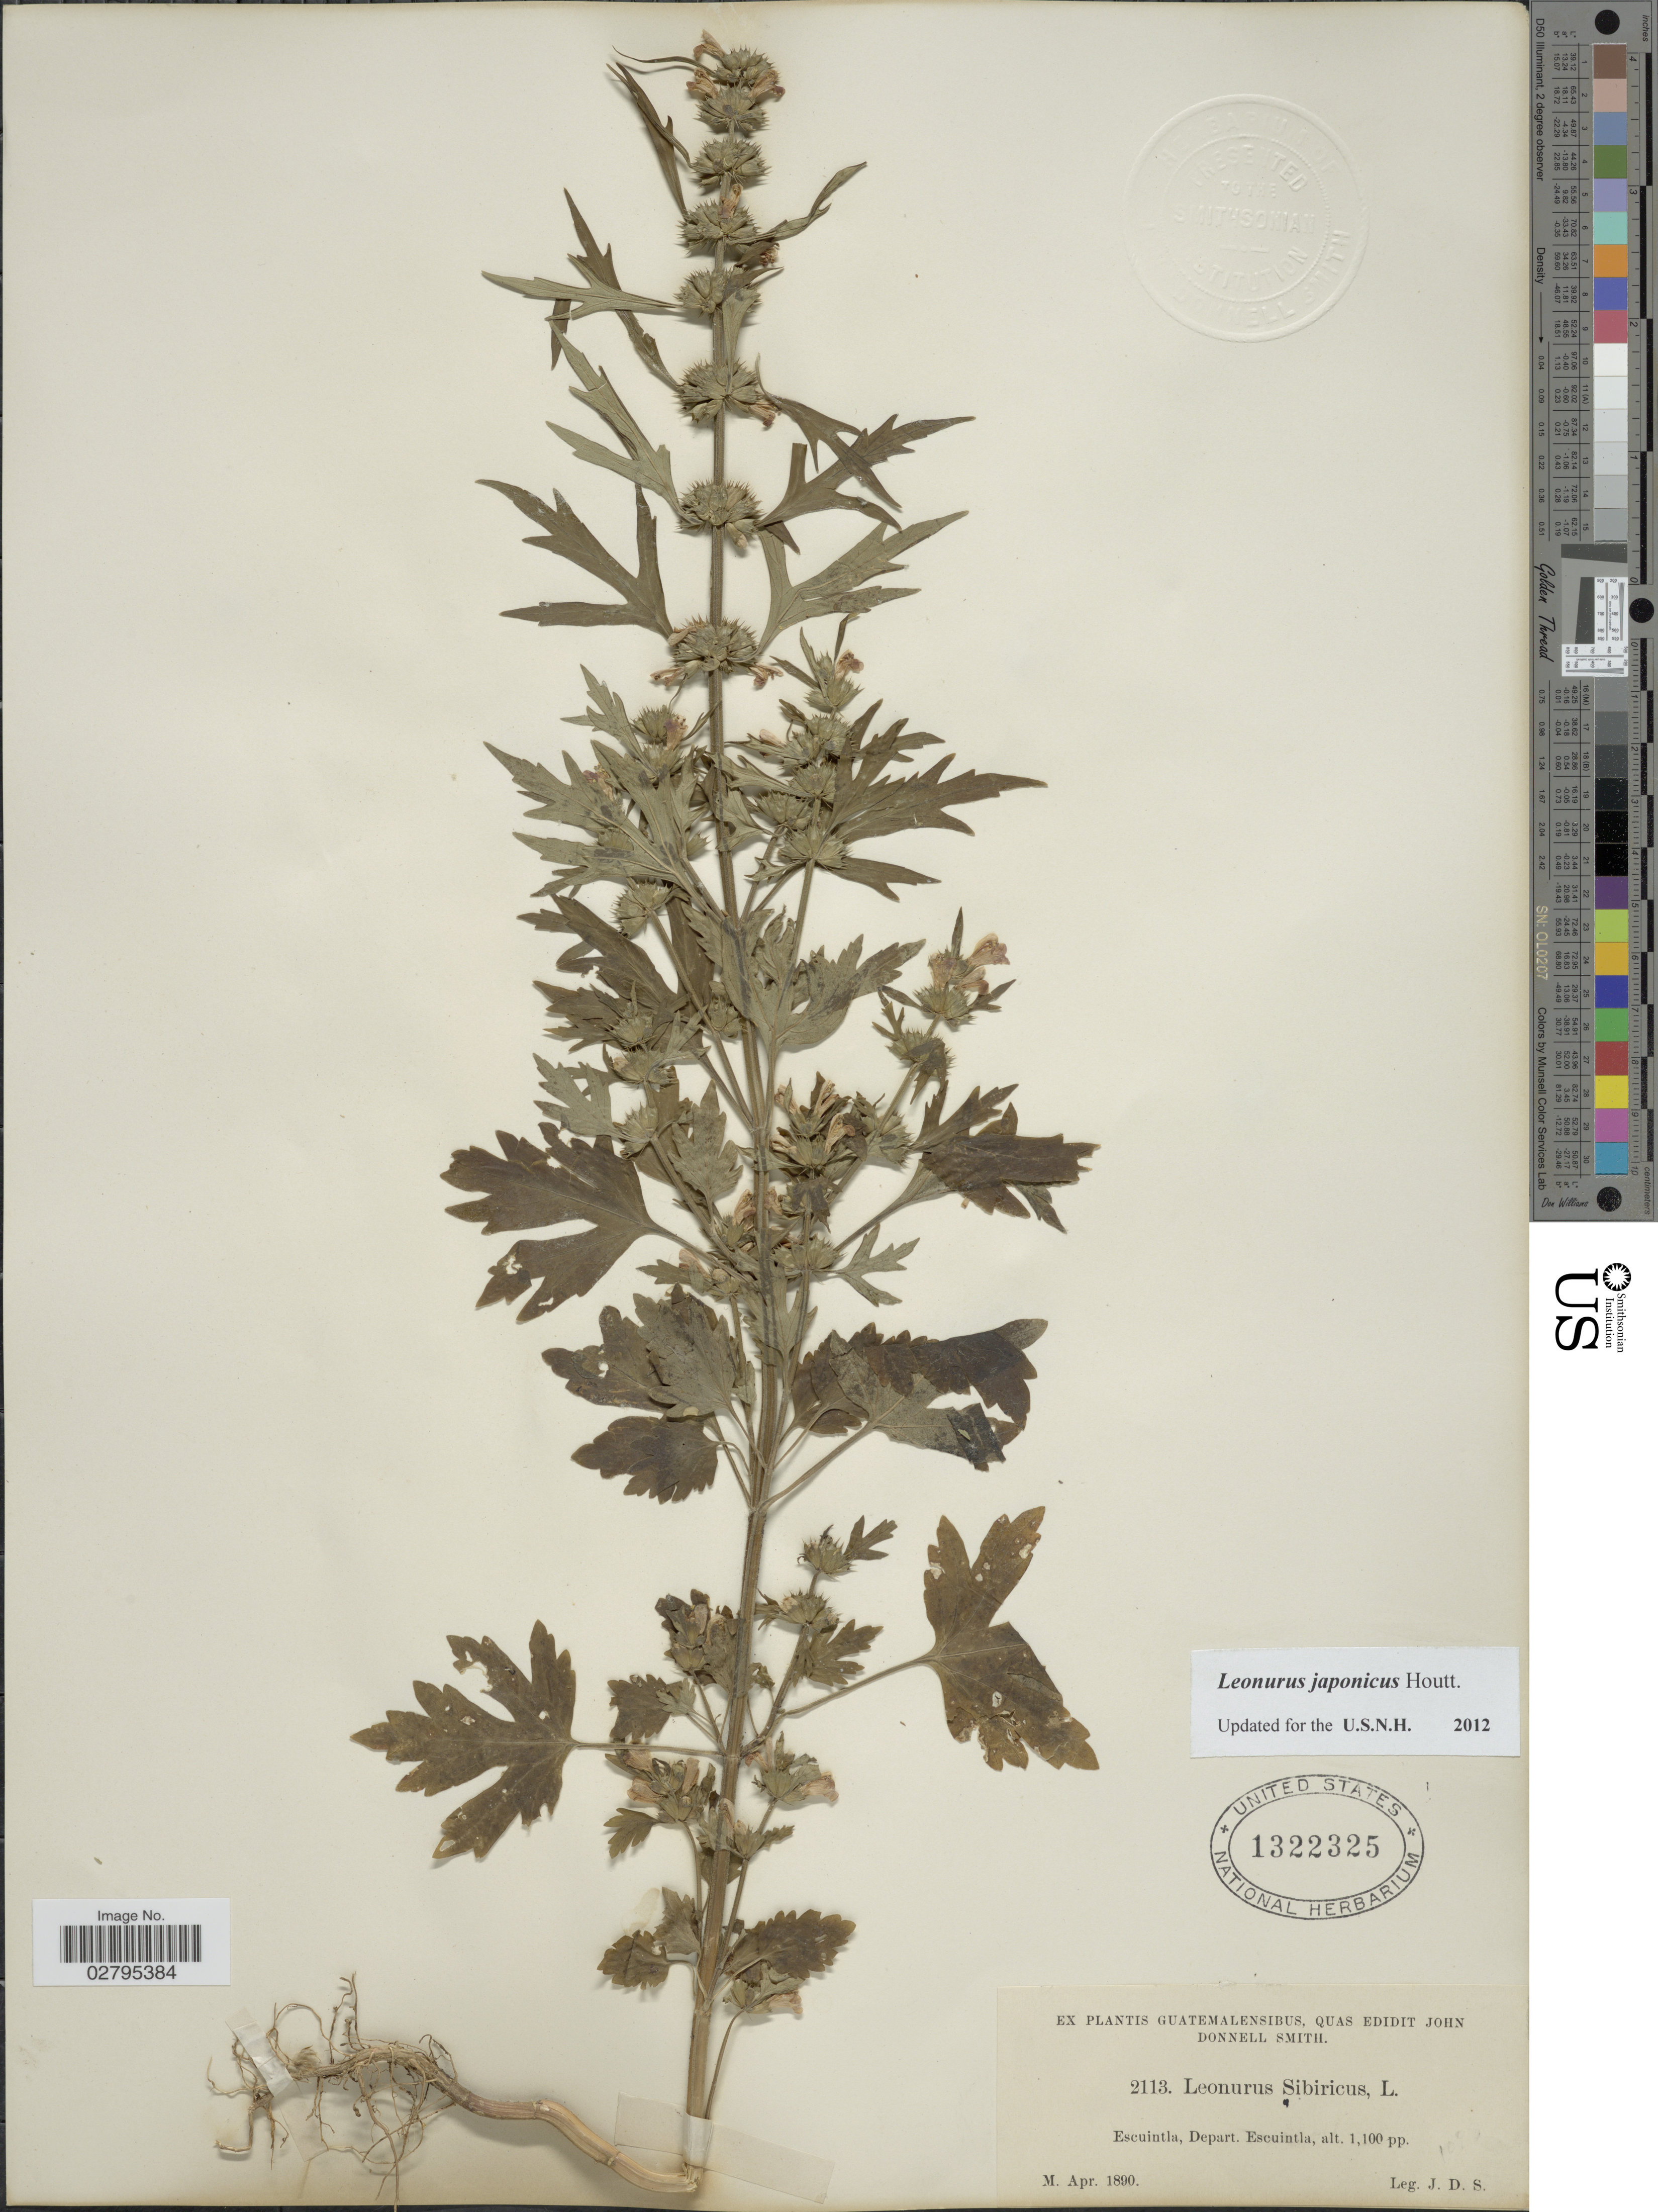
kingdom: Plantae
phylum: Tracheophyta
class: Magnoliopsida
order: Lamiales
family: Lamiaceae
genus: Leonurus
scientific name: Leonurus japonicus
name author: Houtt.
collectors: J. Donnell Smith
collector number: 2113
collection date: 1890-04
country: Guatemala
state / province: Escuintla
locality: Depart. Escuintla.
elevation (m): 335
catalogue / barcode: US 1322325